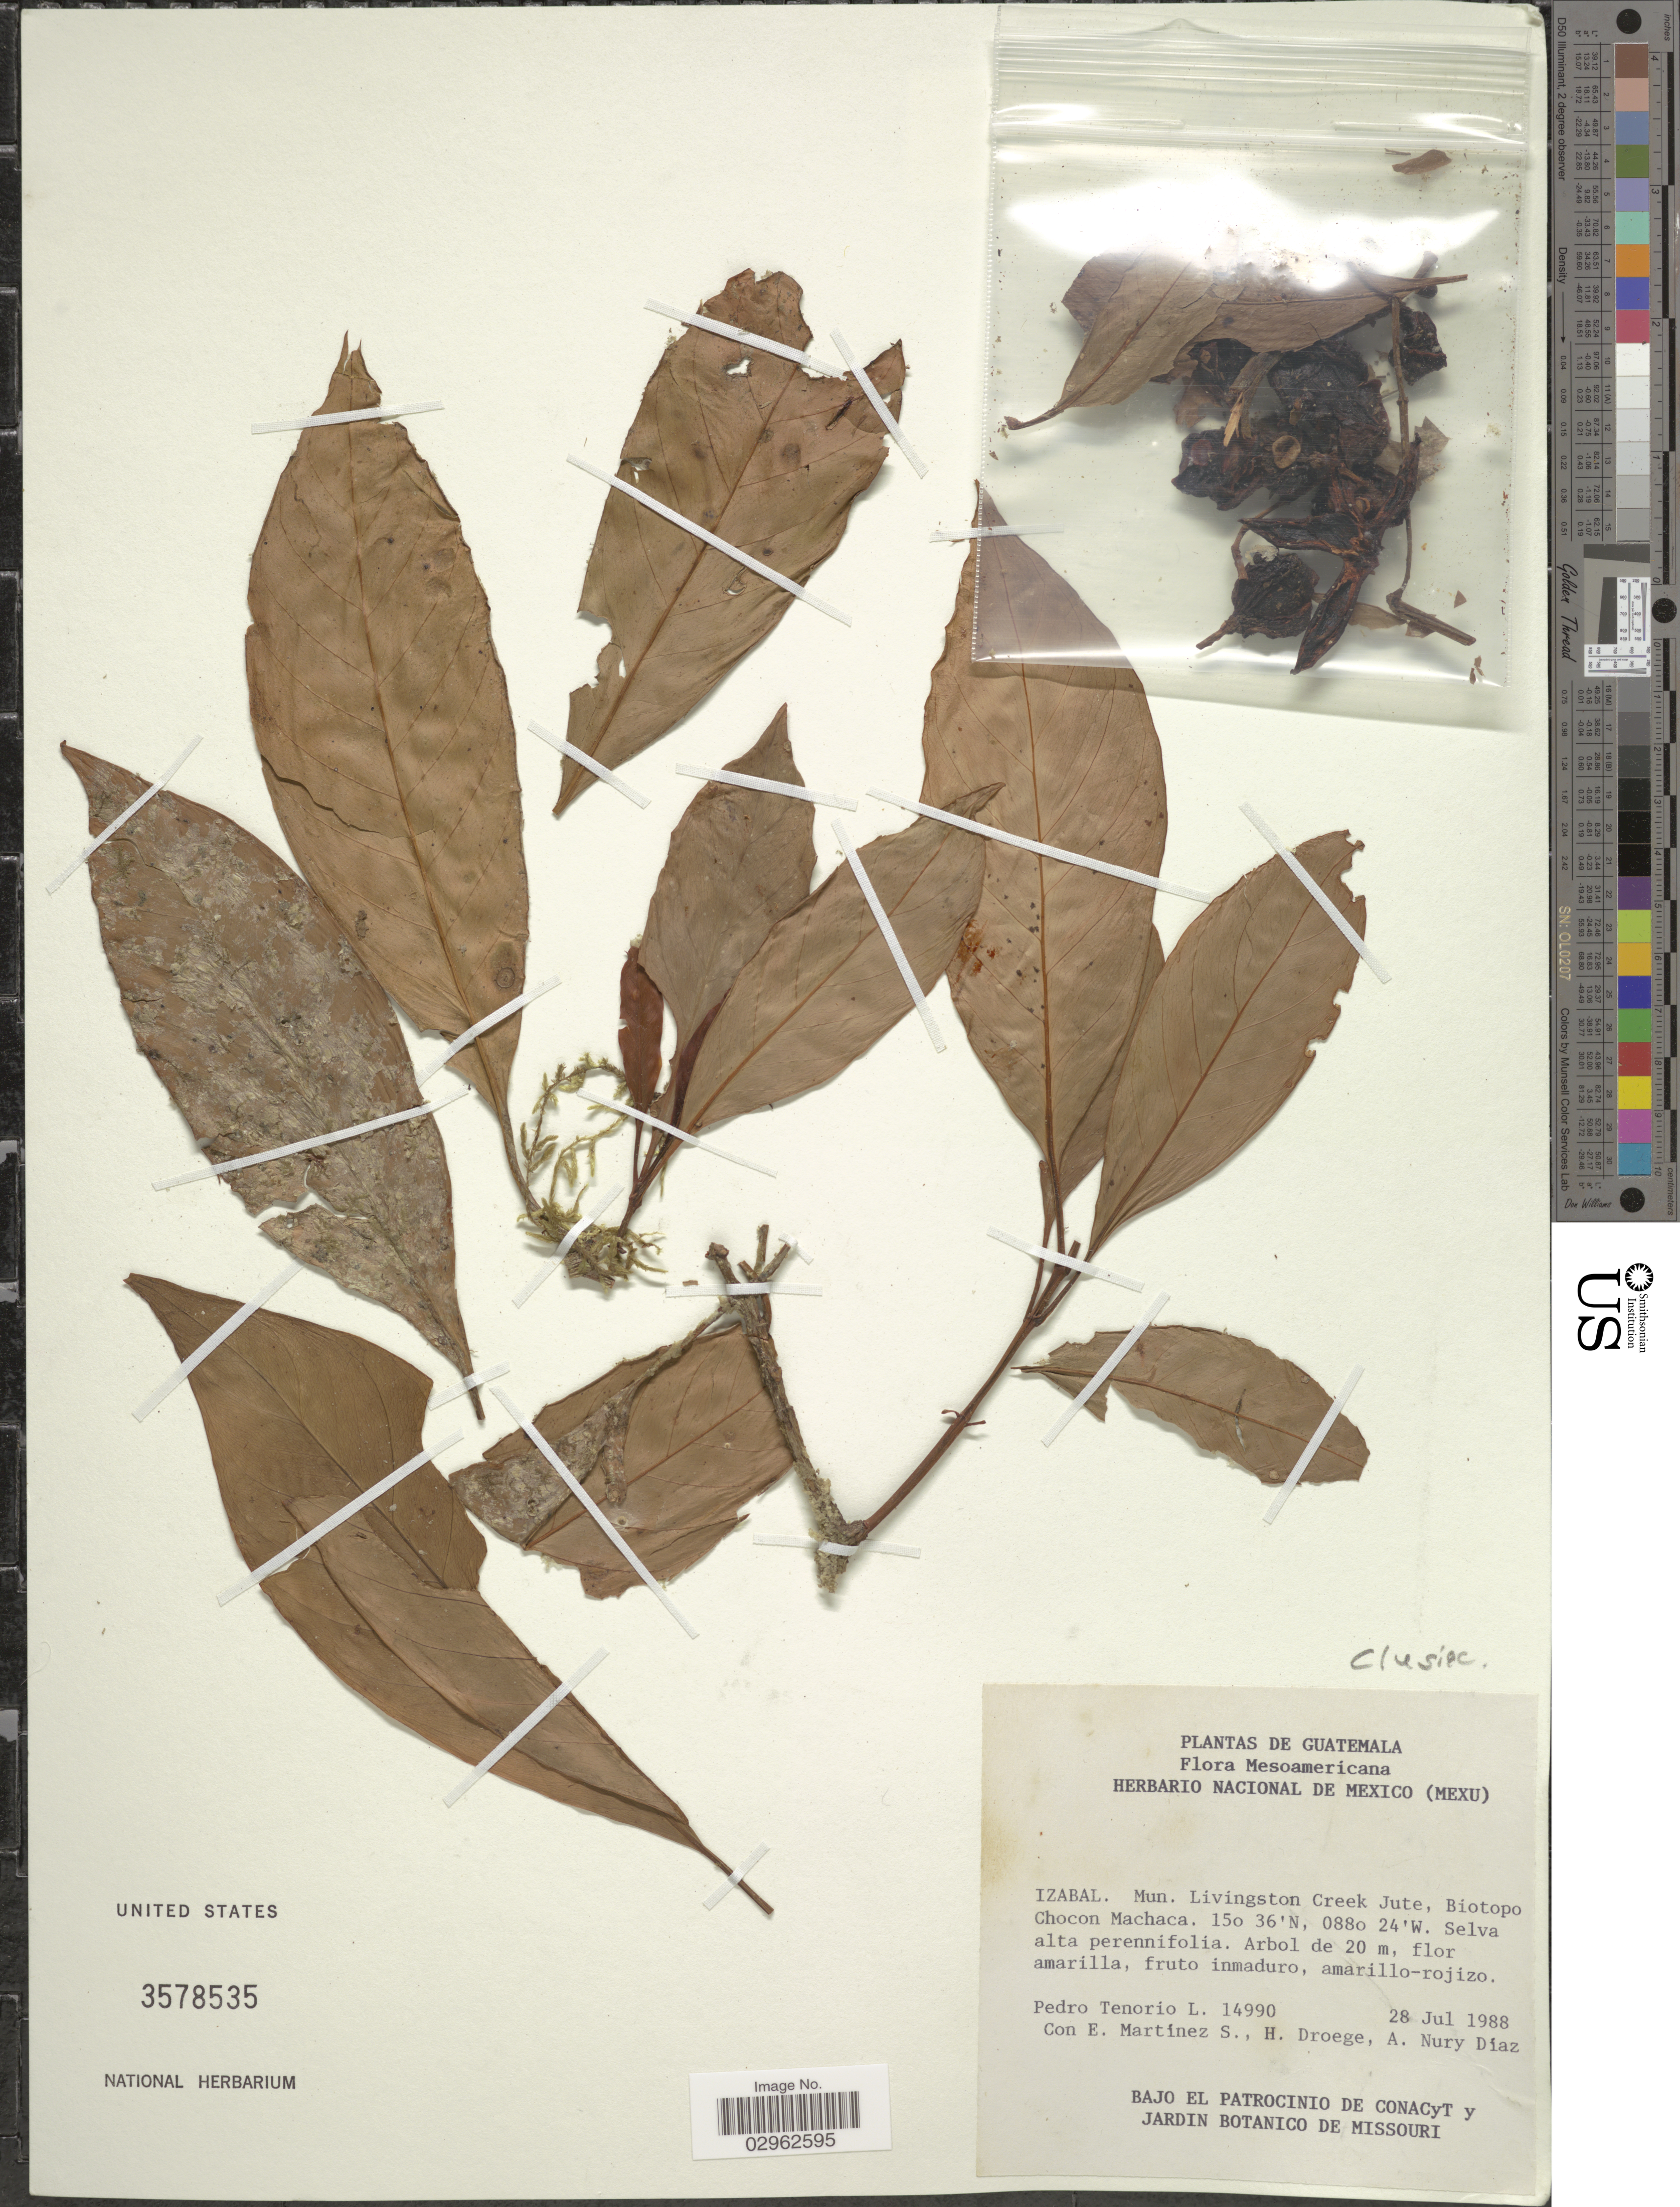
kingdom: Plantae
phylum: Tracheophyta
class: Magnoliopsida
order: Malpighiales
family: Clusiaceae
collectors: P. Tenorio L., E. M. Martínez S., H. Droege & A. Diaz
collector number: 14990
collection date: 1988-07-28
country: Guatemala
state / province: Izabal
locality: Mun. Livingston Creek Jute, Biotopo Chocon Machaca, Mesoamericana.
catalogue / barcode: US 3578535